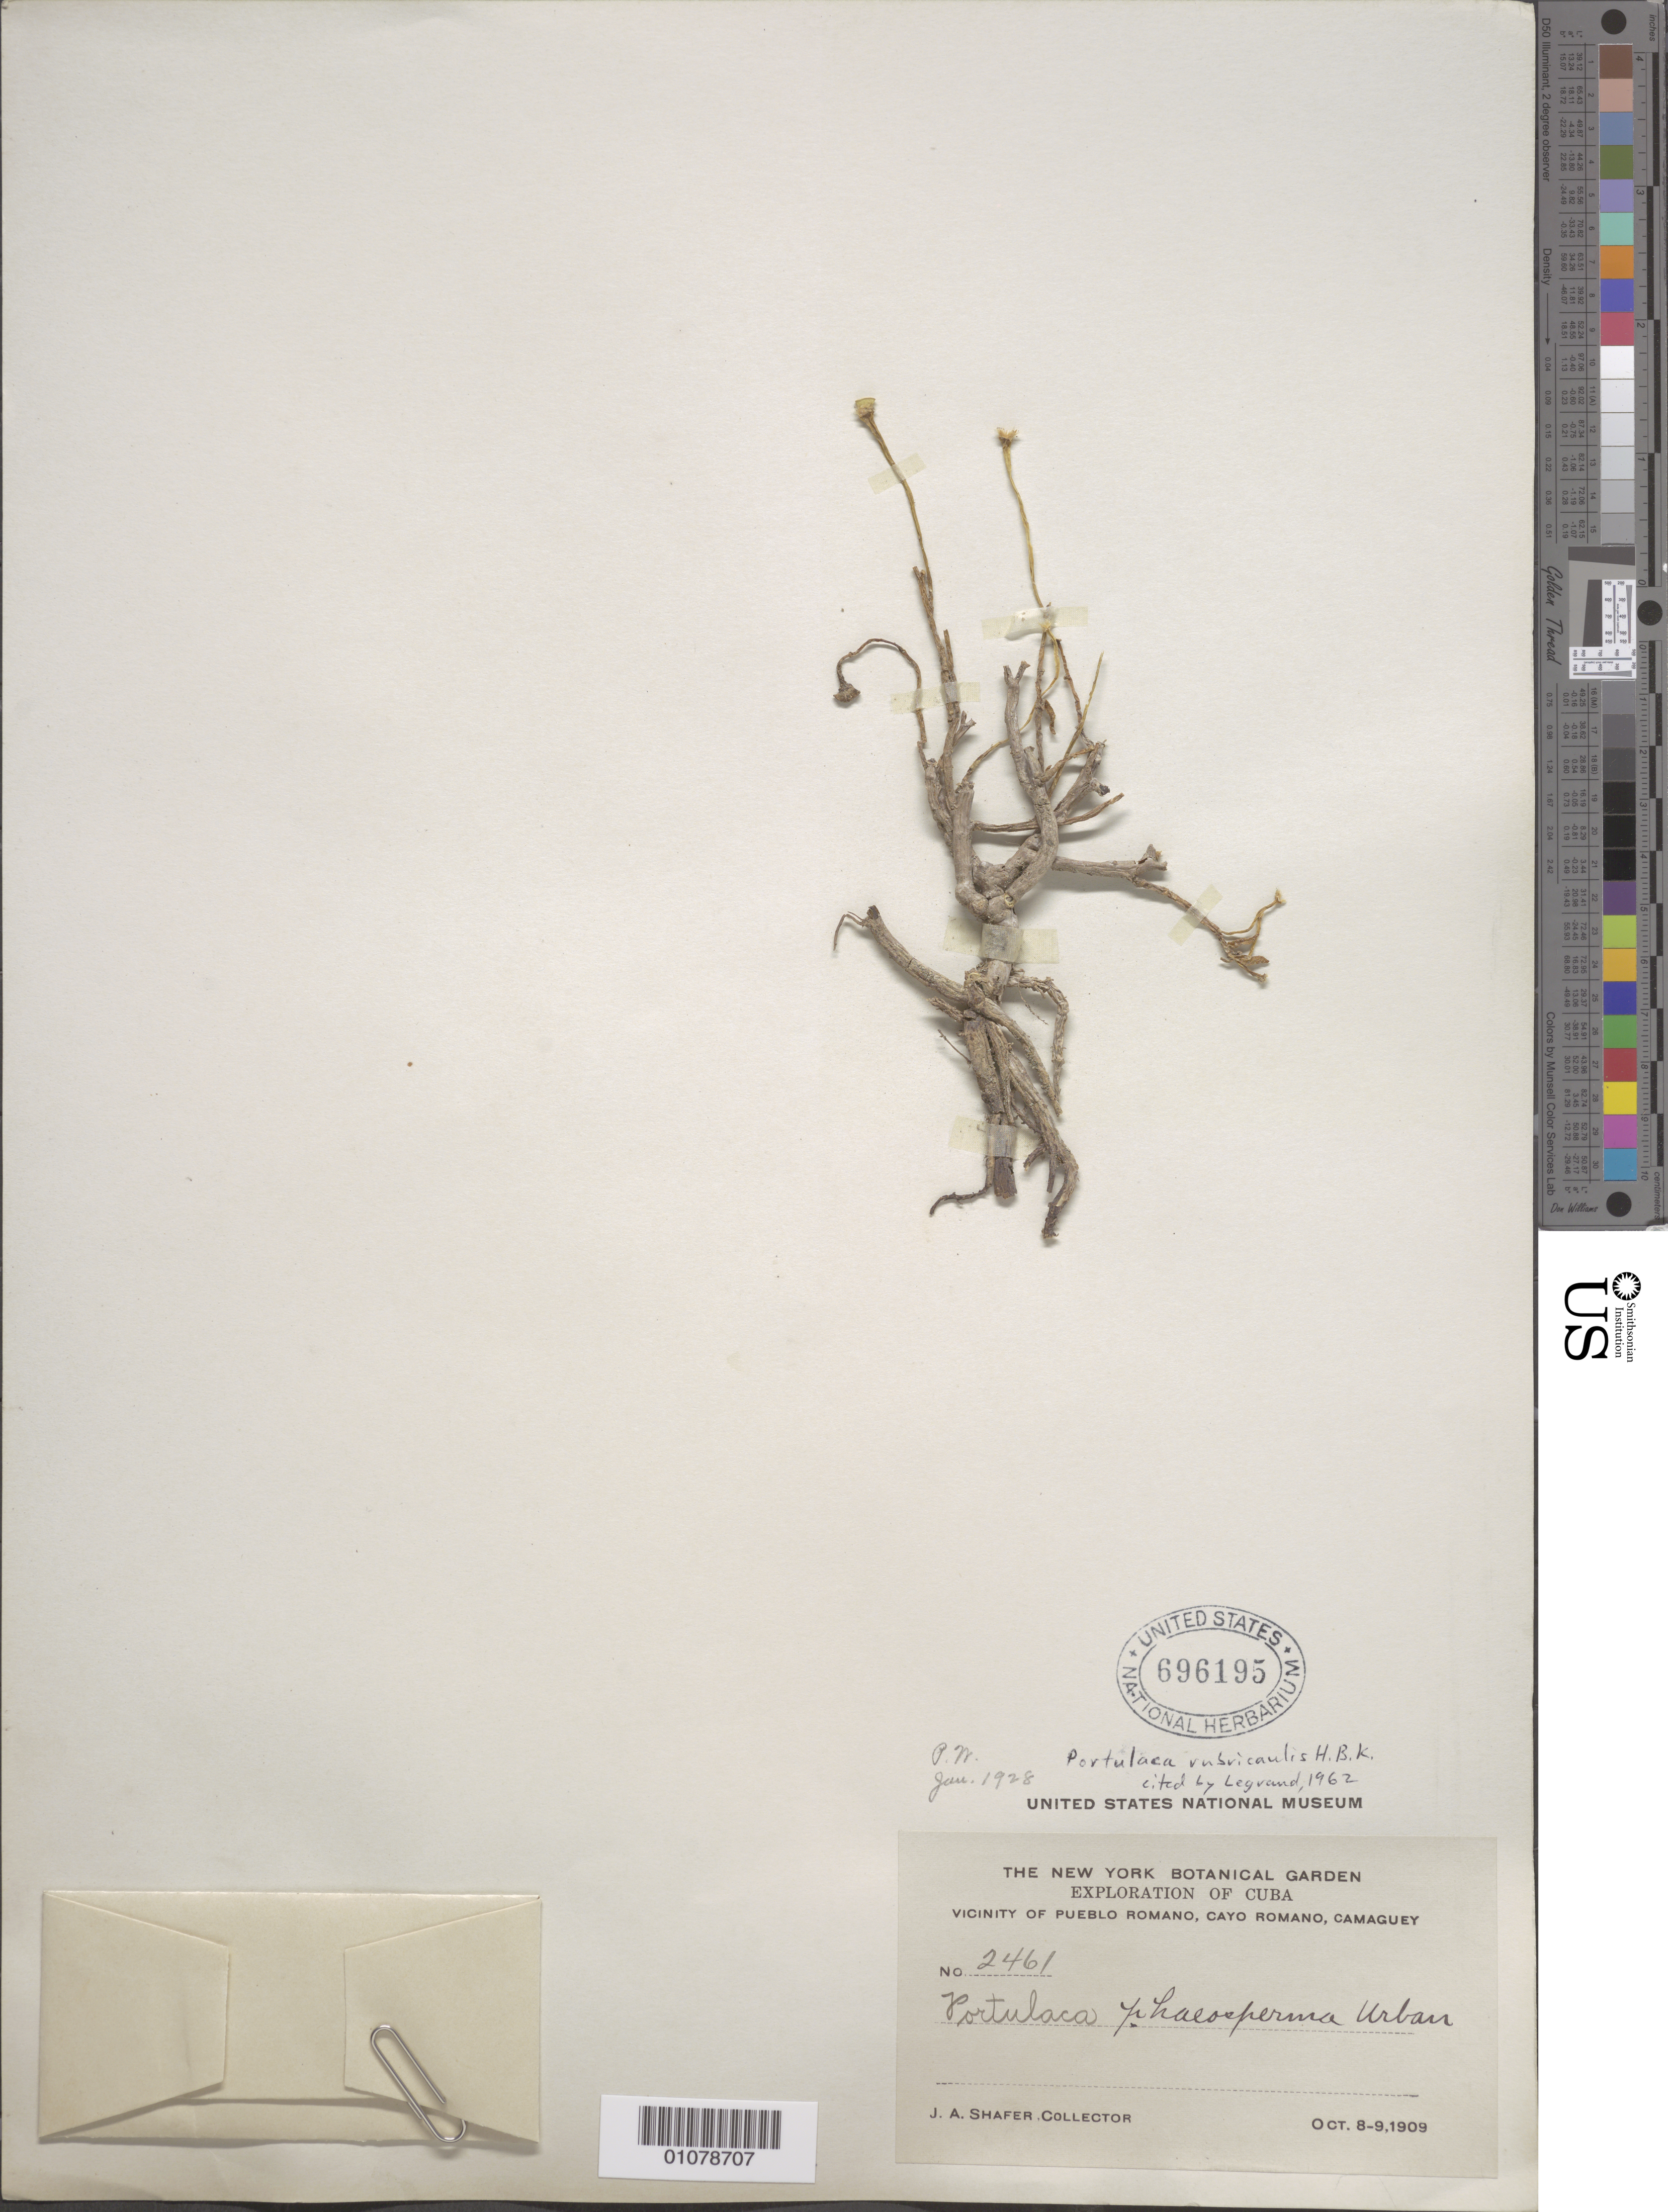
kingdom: Plantae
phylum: Tracheophyta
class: Magnoliopsida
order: Caryophyllales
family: Portulacaceae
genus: Portulaca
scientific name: Portulaca rubricaulis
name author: Kunth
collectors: J. A. Shafer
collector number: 2461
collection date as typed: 08 Oct 1909 to 09 Oct 1909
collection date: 1909-10-08/1909-10-09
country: Cuba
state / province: Camagüey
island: Cuba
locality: Camaguey, Cayo Romano, vicniity of Pueblo Romano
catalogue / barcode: US 696195